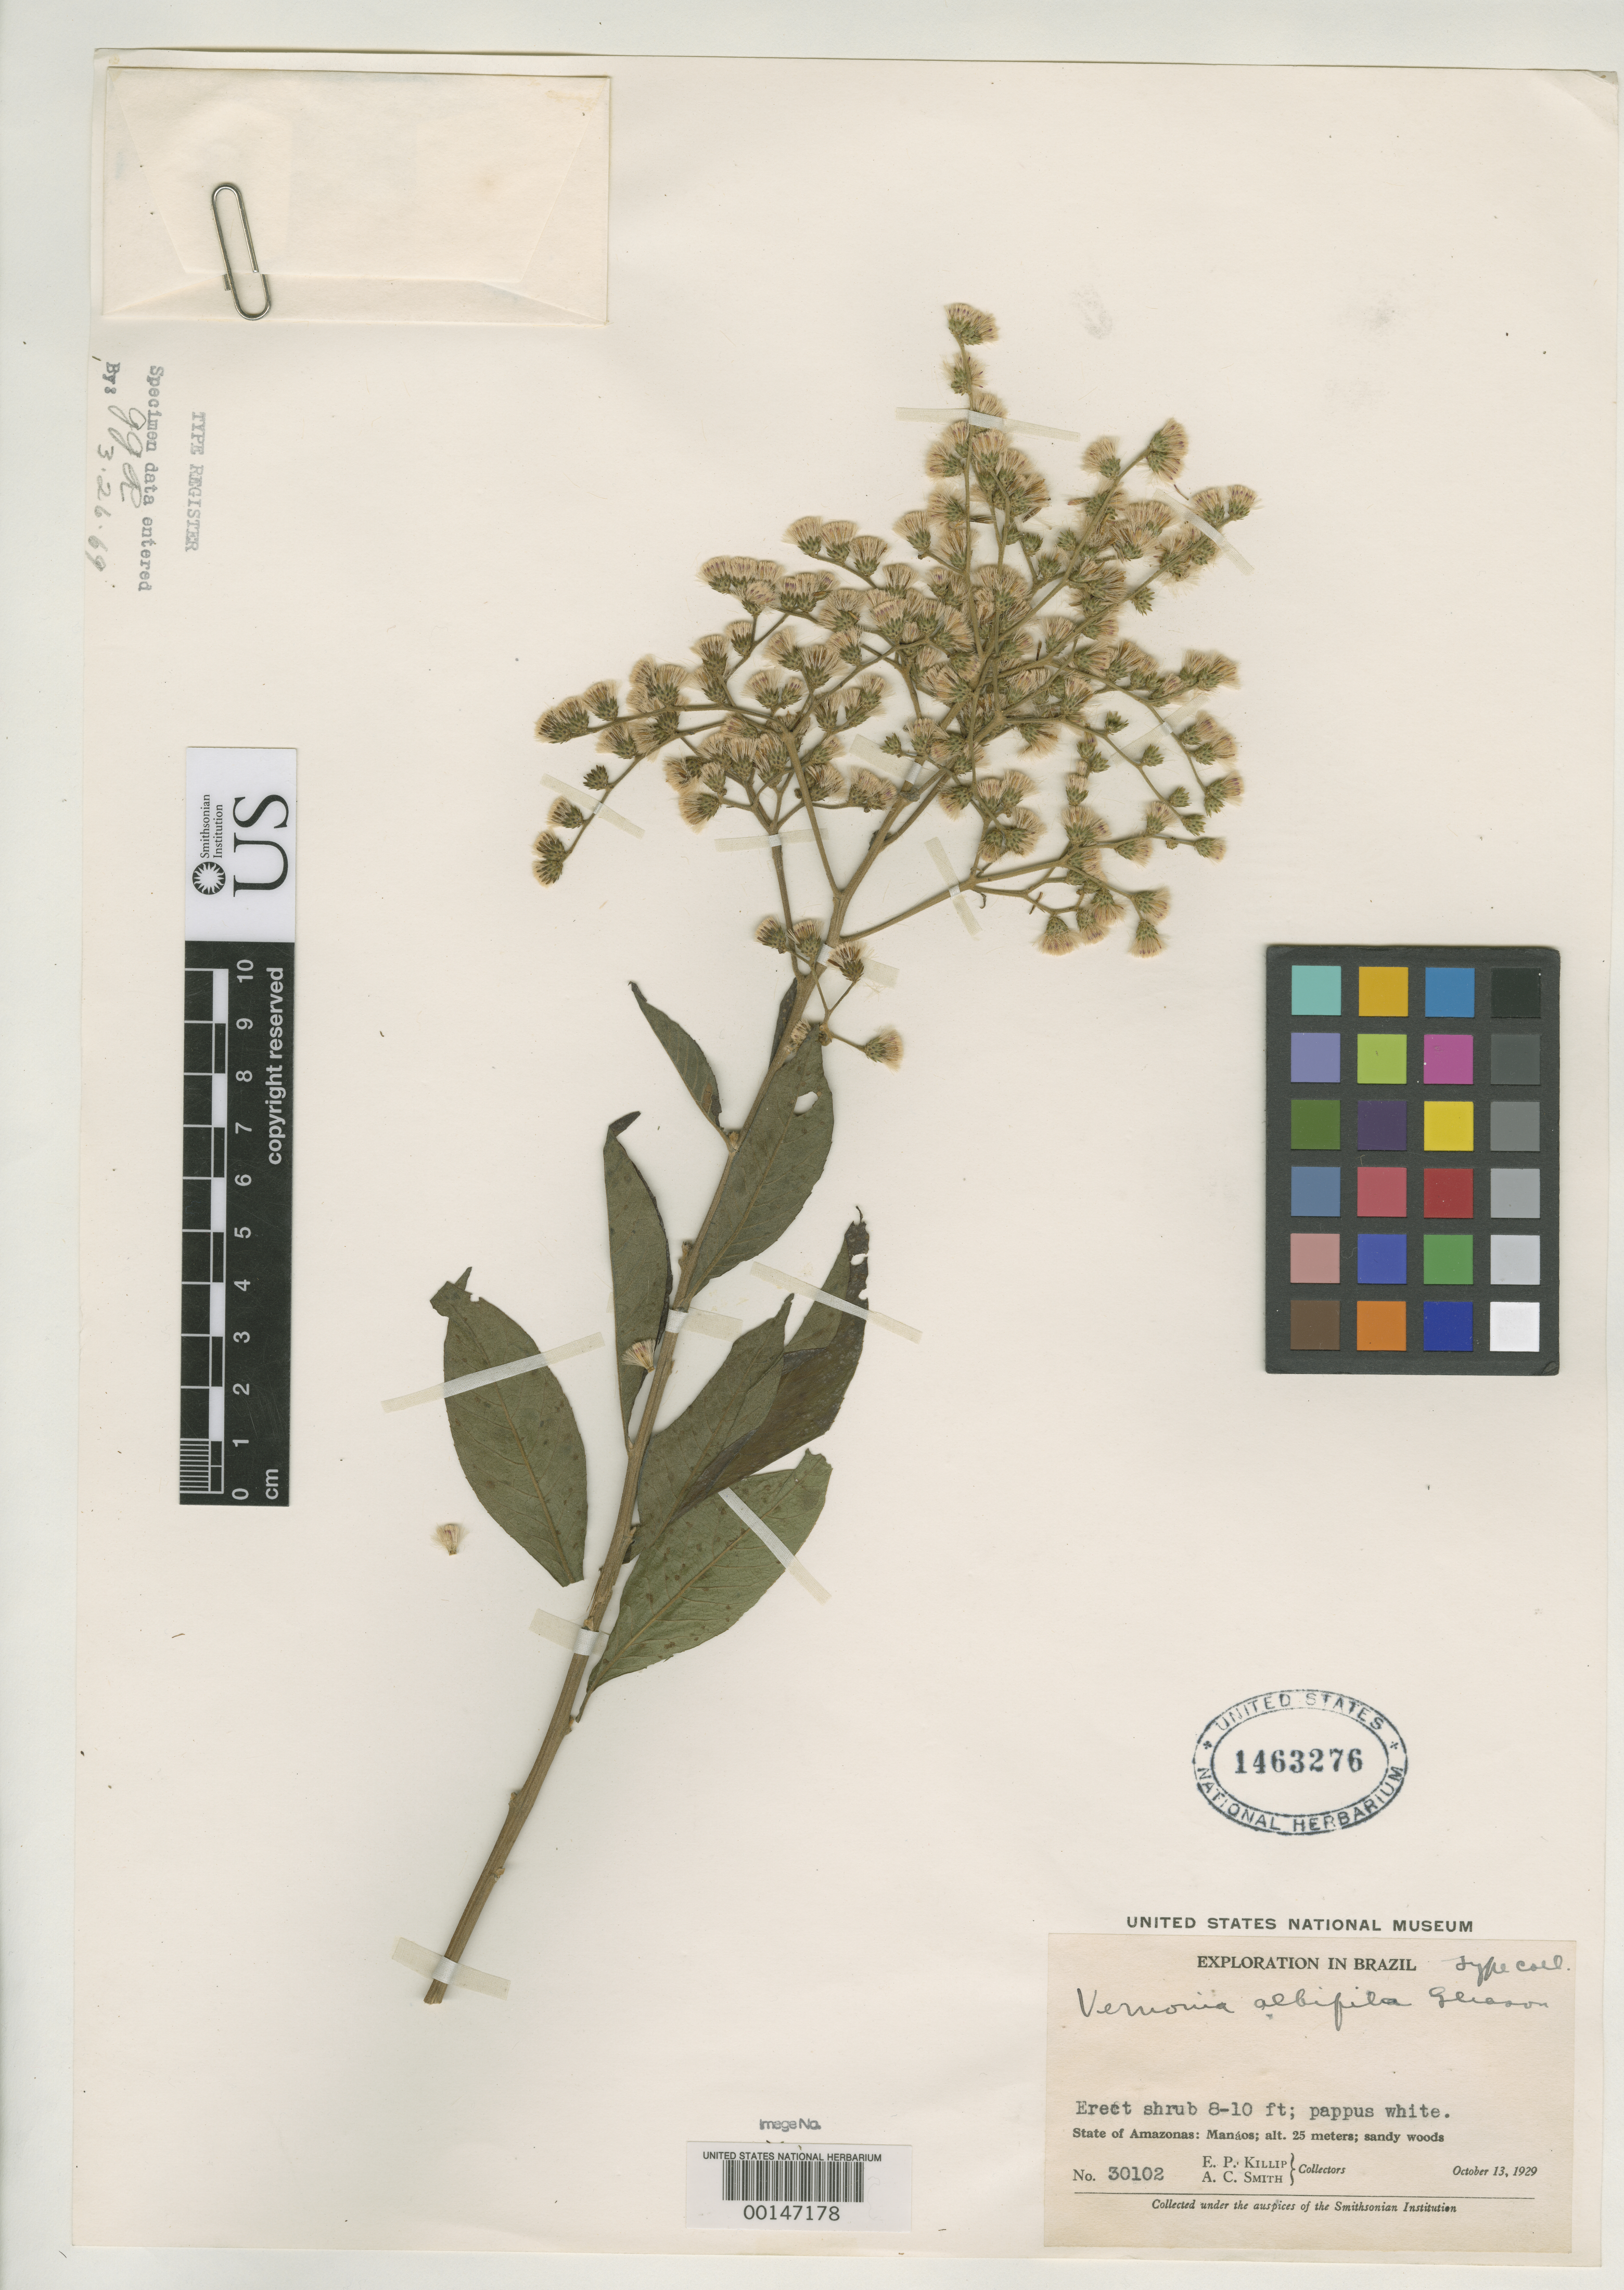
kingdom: Plantae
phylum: Tracheophyta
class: Magnoliopsida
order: Asterales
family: Asteraceae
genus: Vernonia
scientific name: Vernonia albifila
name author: Gleason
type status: Isotype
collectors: E. P. Killip & A. C. Smith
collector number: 30102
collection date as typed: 13 Oct 1929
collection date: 1929-10-13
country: Brazil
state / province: Amazonas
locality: Manaos.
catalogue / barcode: US 1463276